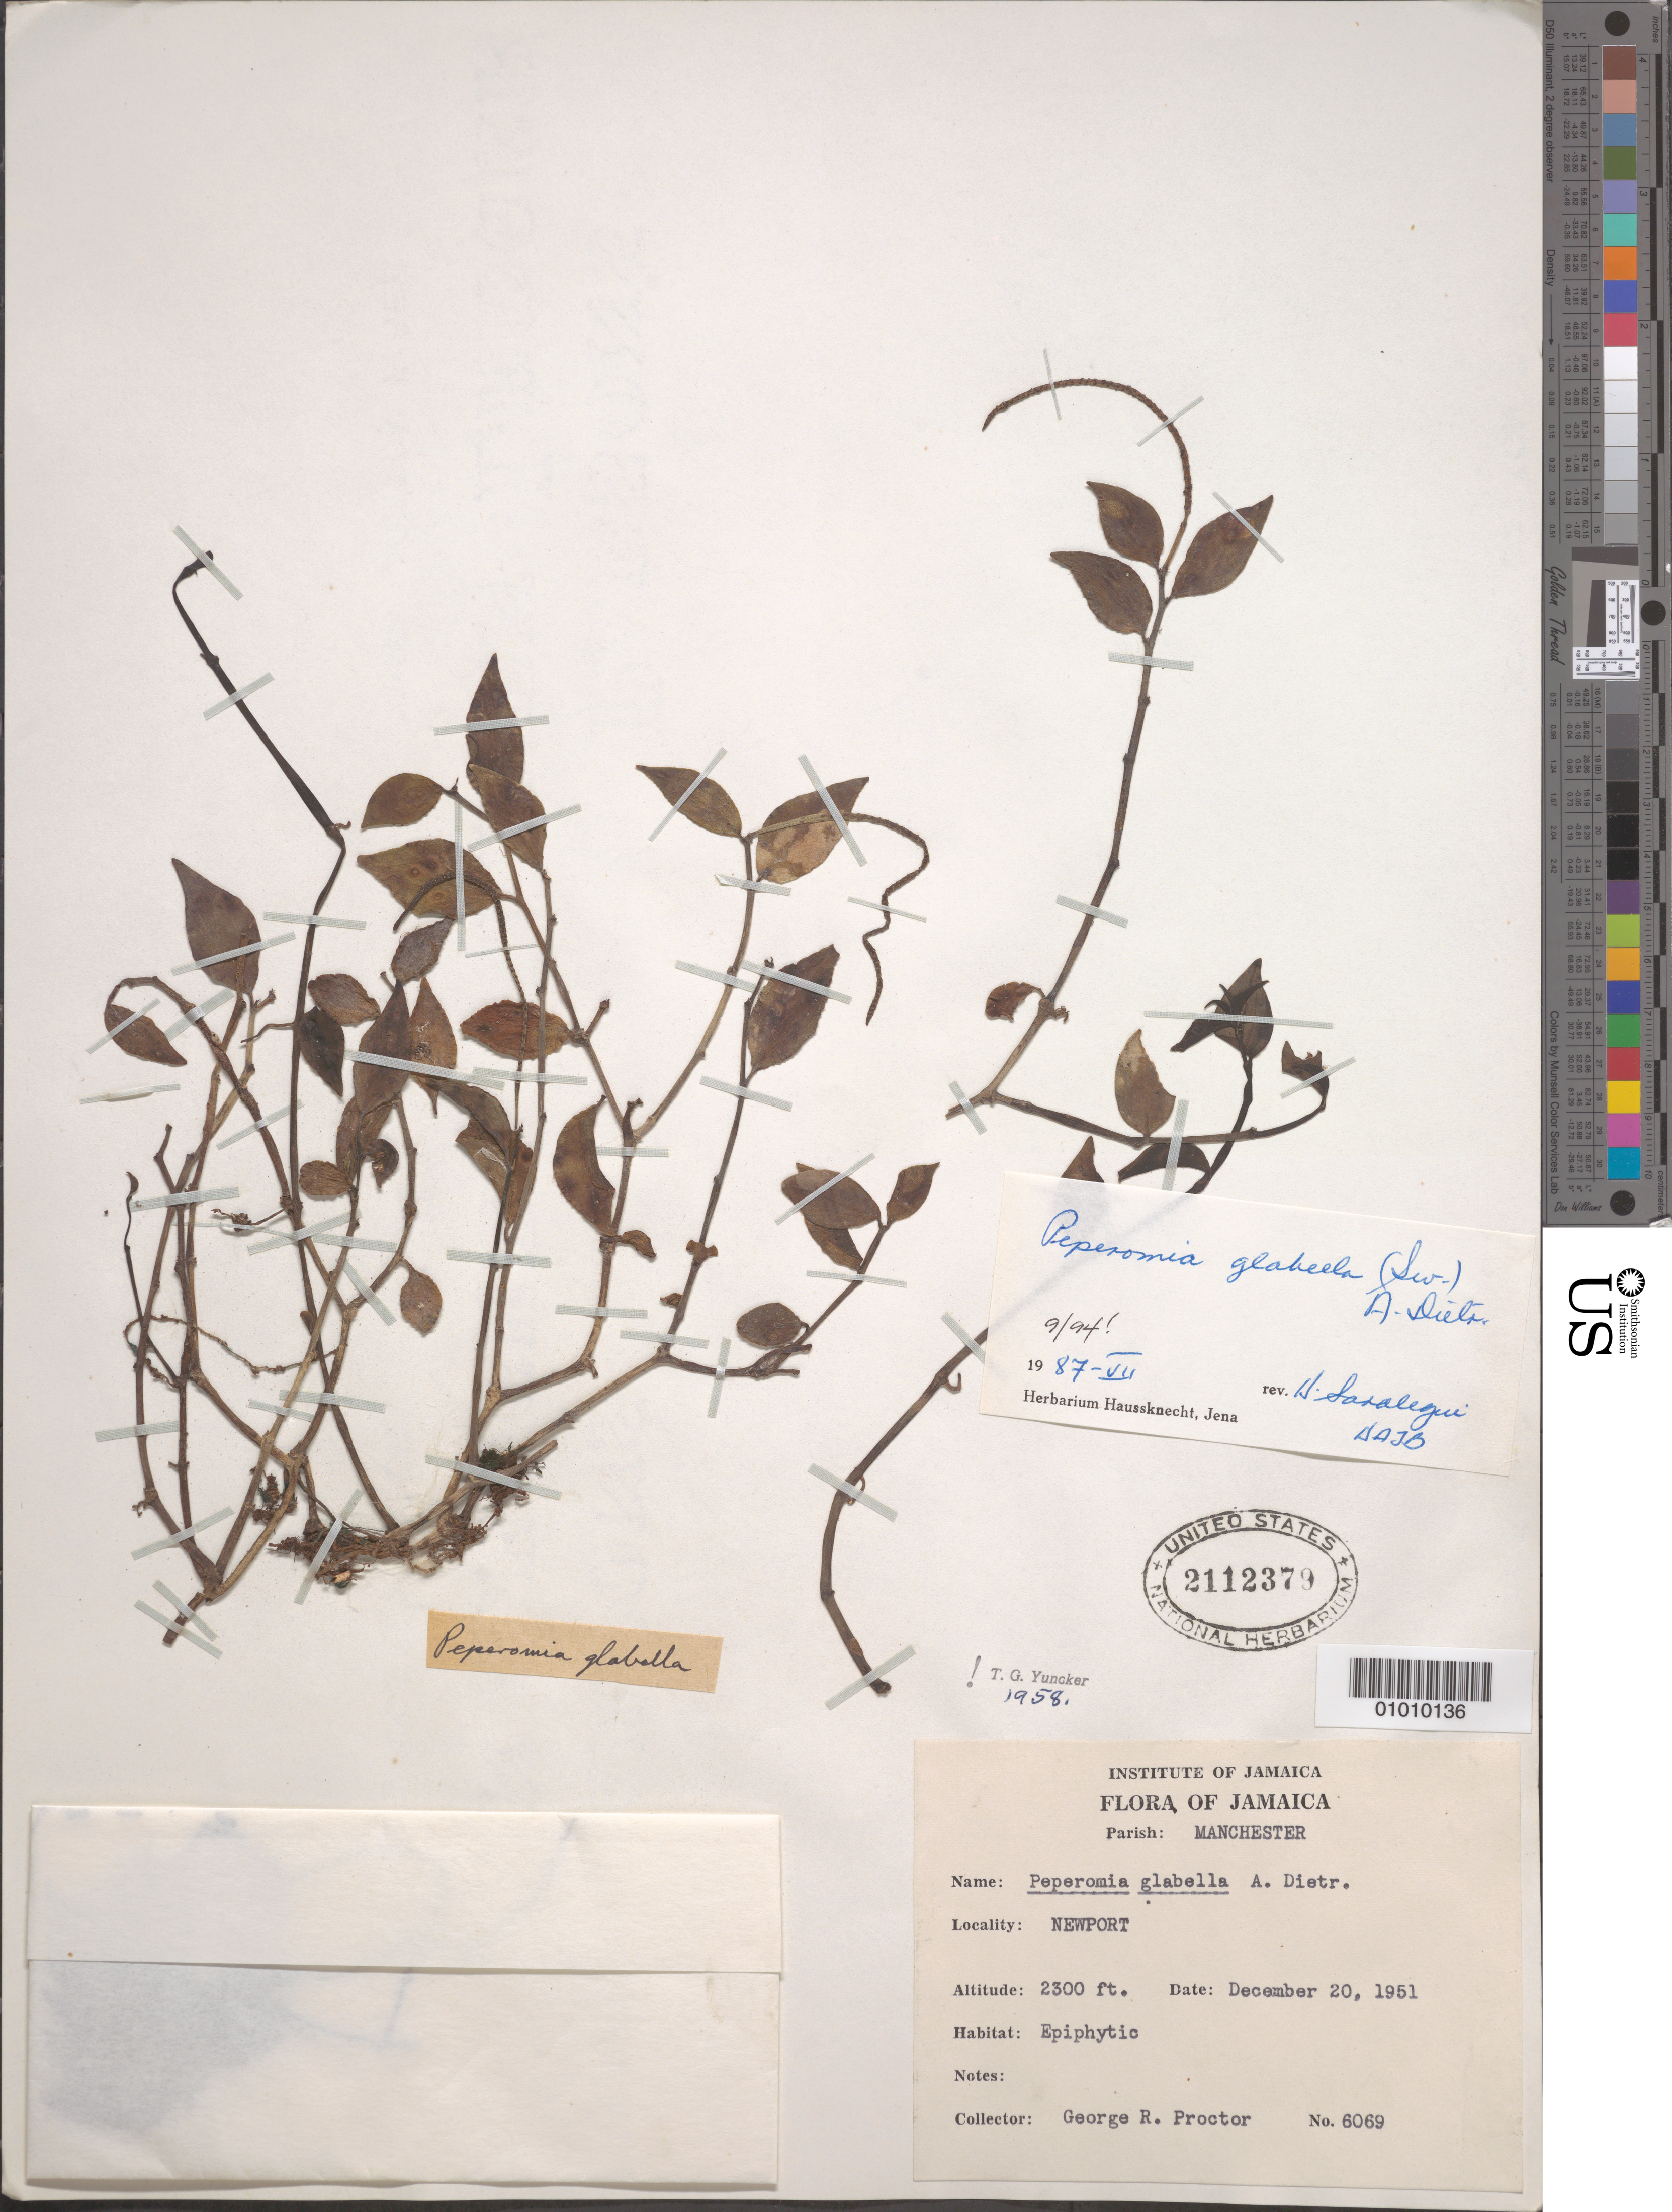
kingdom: Plantae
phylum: Tracheophyta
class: Magnoliopsida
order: Piperales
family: Piperaceae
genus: Peperomia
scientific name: Peperomia glabella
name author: (Sw.) A. Dietr.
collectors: G. R. Proctor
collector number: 6069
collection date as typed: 20 Dec 1951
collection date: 1951-12-20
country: Jamaica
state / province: Manchester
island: Jamaica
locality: Newport, Manchester.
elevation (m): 701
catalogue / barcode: US 2112379